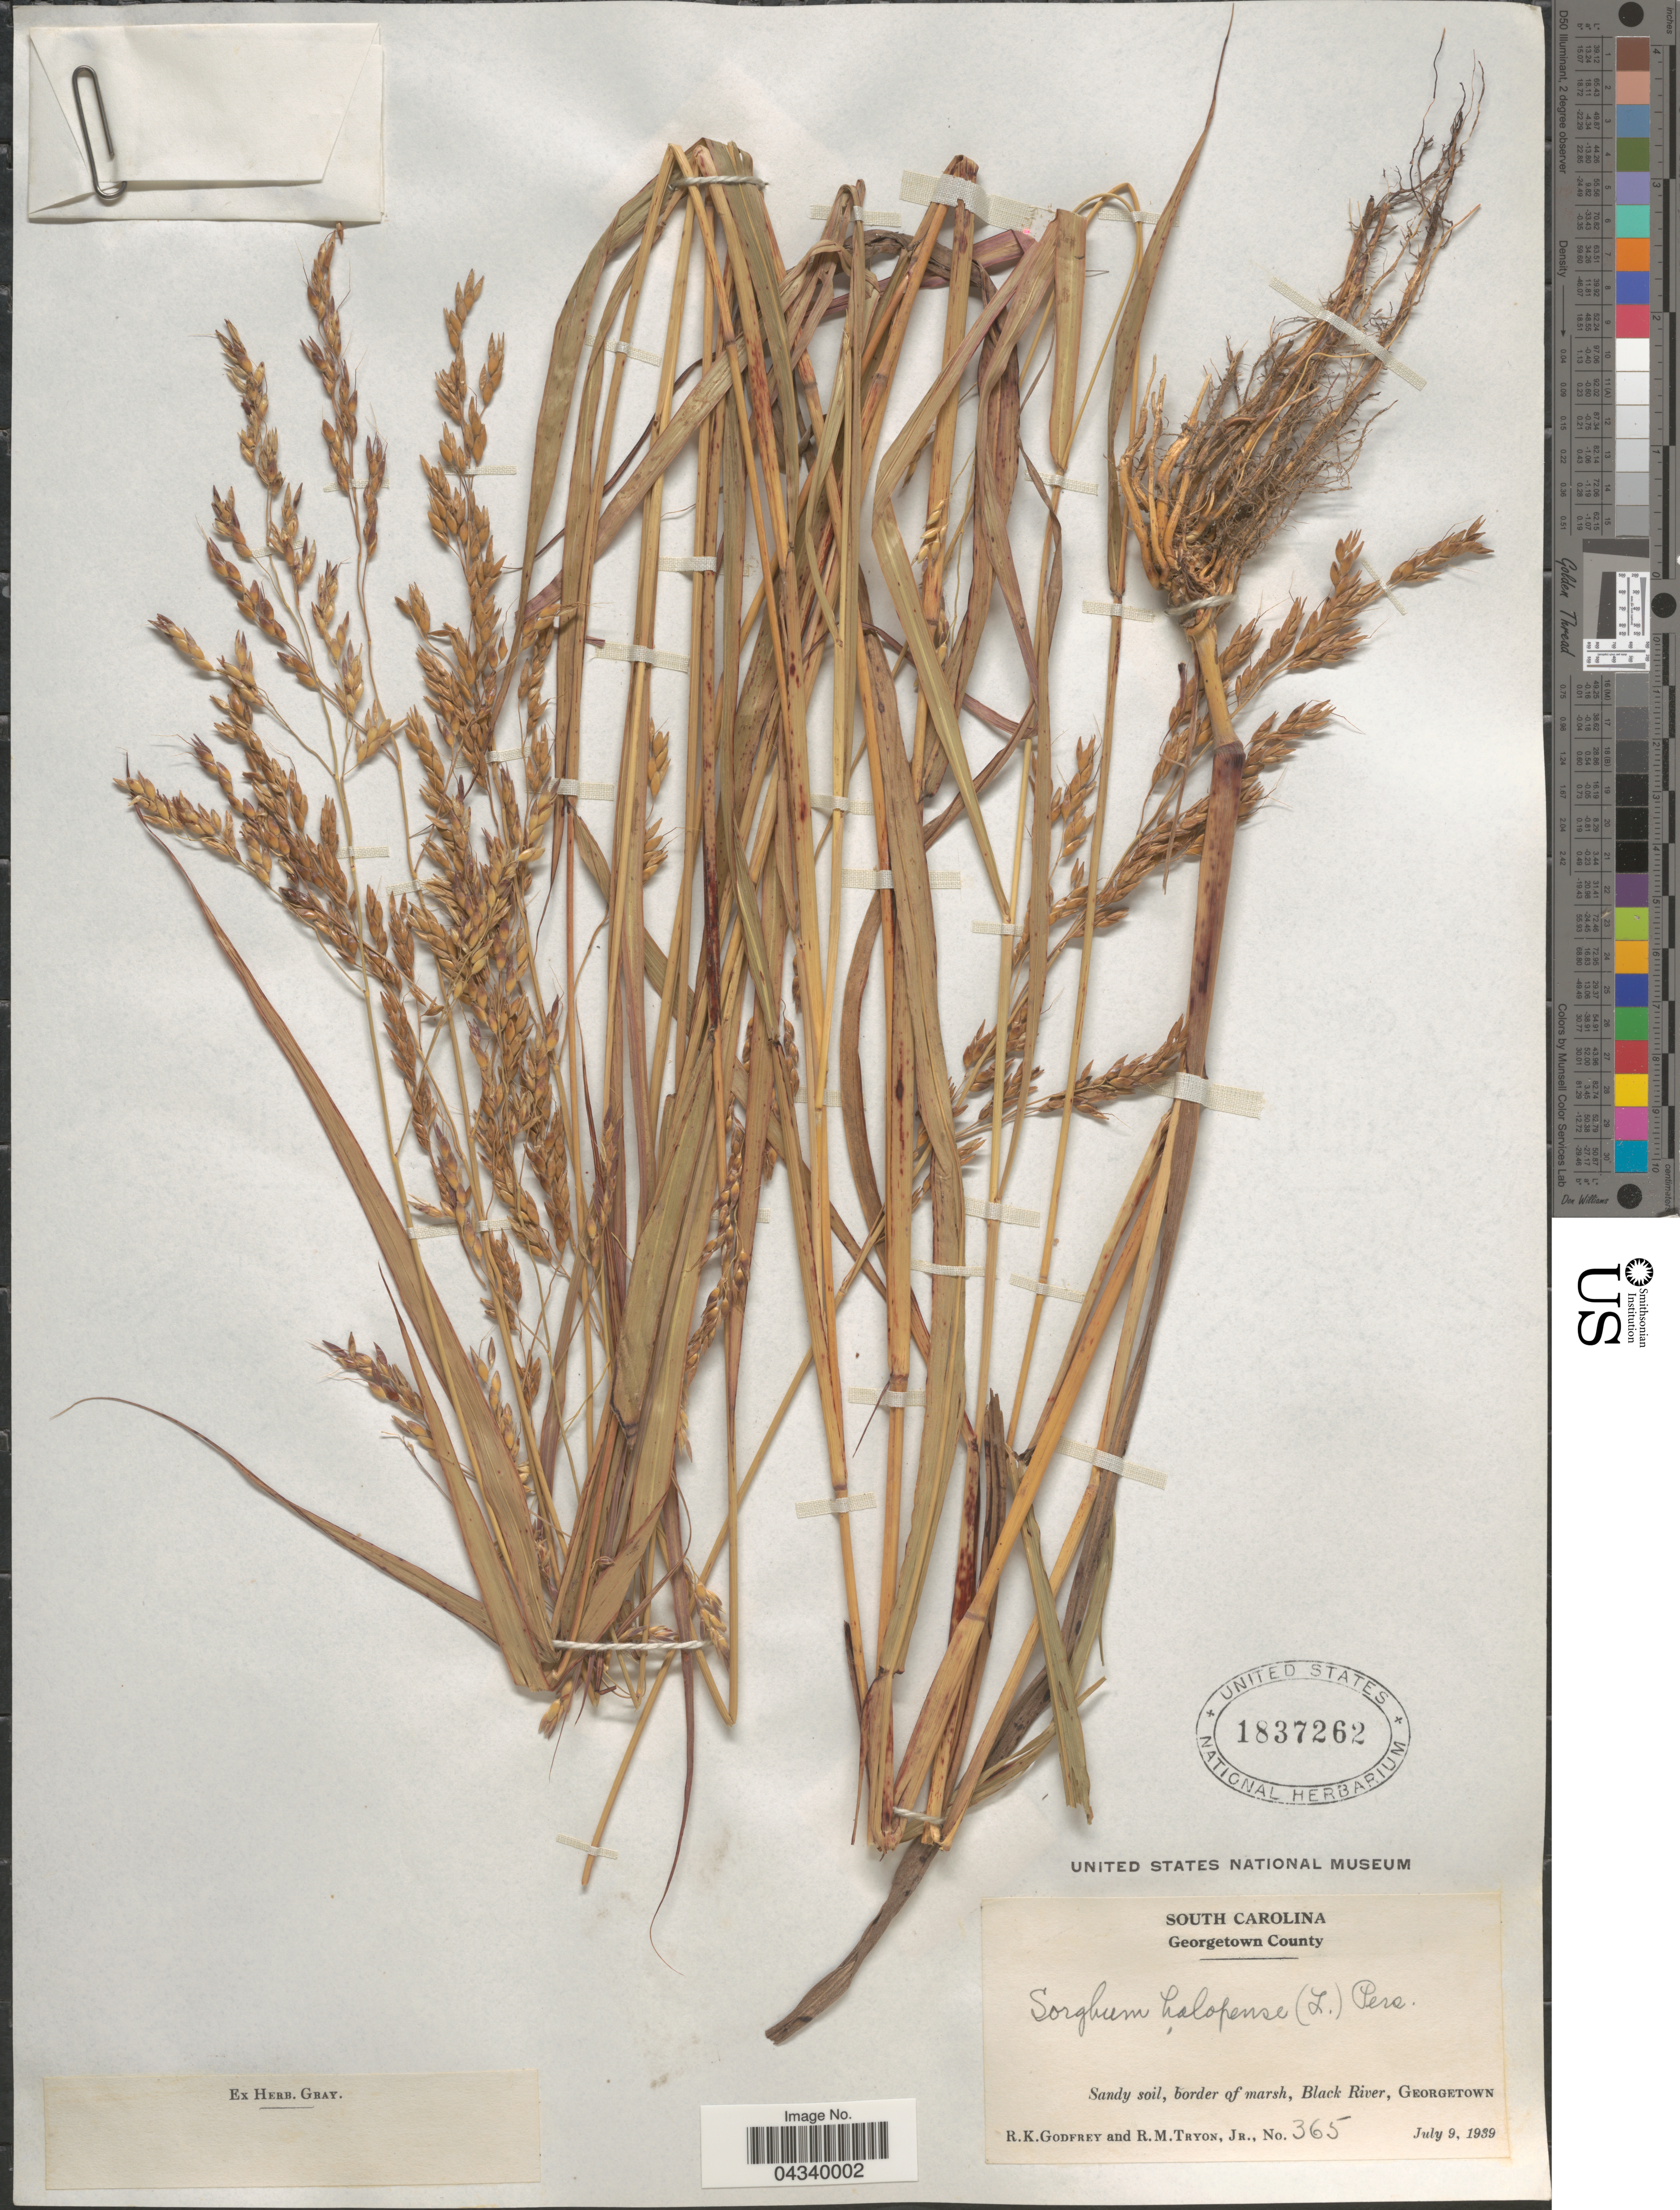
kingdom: Plantae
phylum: Tracheophyta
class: Liliopsida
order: Poales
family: Poaceae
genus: Sorghum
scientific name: Sorghum halepense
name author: (L.) Pers.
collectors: R. K. Godfrey & R. Tryon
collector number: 365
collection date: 1939-07-09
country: United States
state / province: South Carolina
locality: Georgetown County. Sandy soil, border of marsh, Black River, Georgetown.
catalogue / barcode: US 1837262